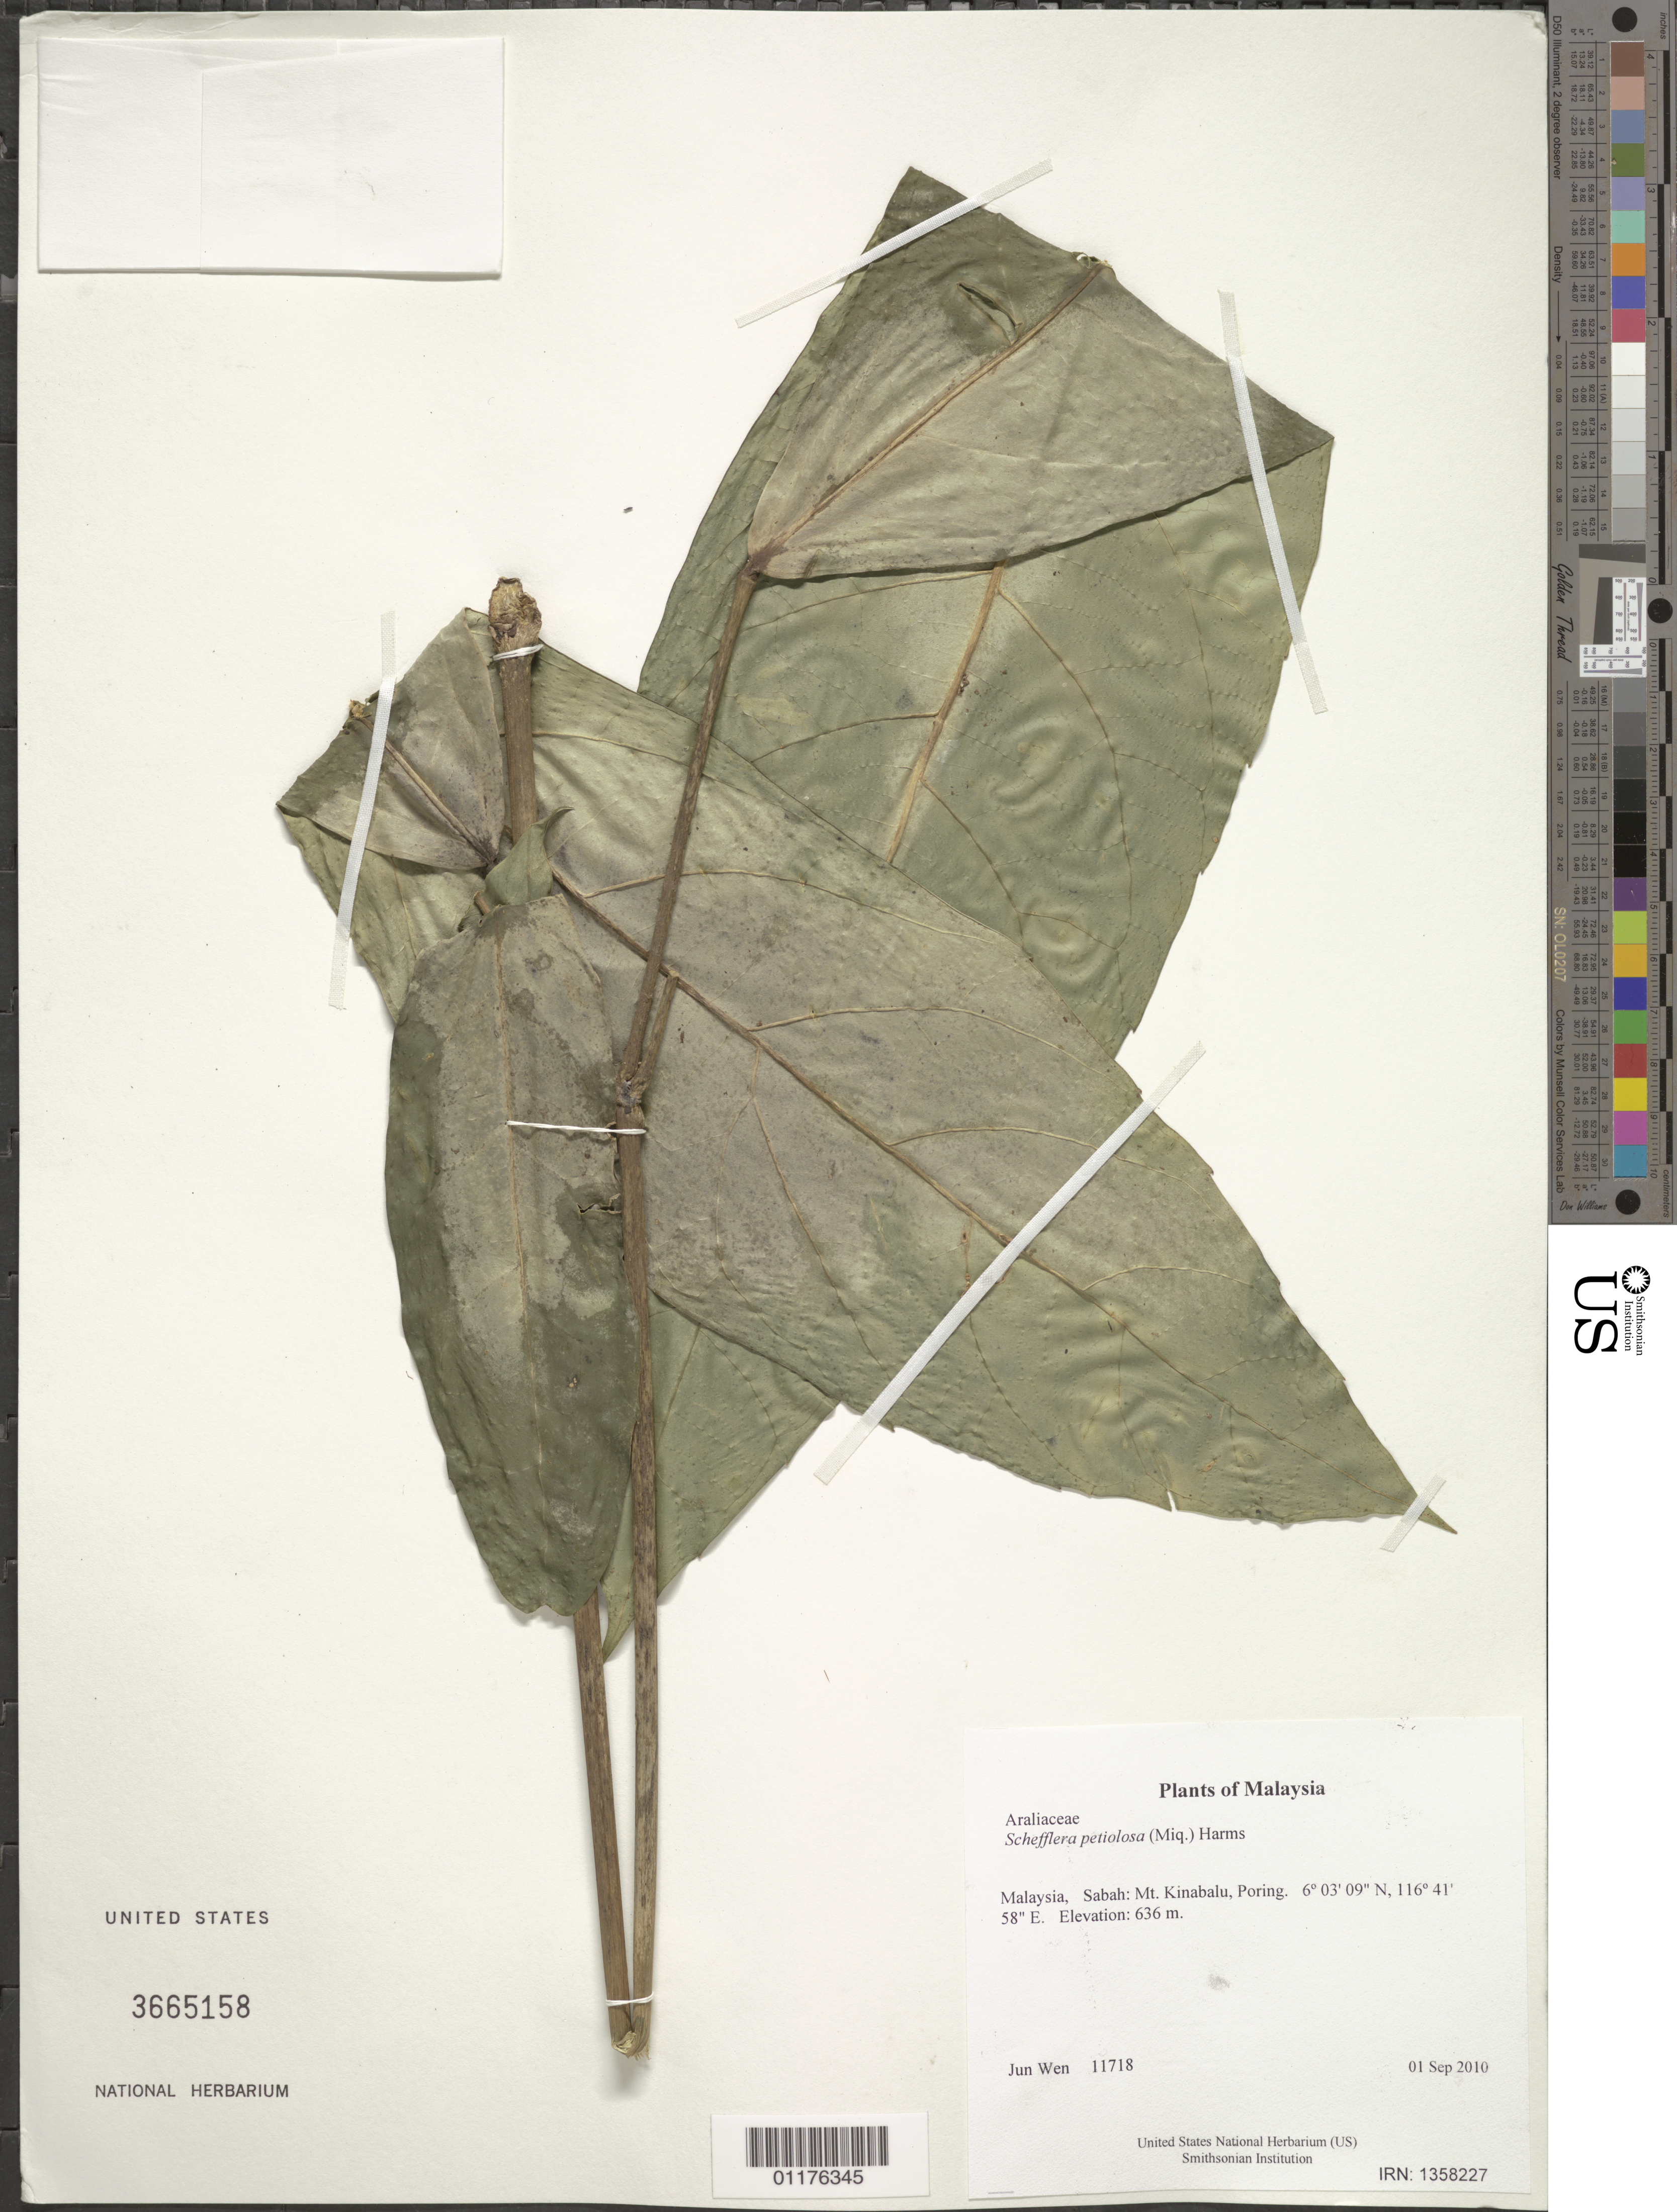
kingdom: Plantae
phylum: Tracheophyta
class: Magnoliopsida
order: Apiales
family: Araliaceae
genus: Heptapleurum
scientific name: Heptapleurum petiolosum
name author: (Miq.) Seem.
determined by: Wagner, W. L., (BOT), Smithsonian Institution - National Museum of Natural History (UNITED STATES)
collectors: J. Wen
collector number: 11718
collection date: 2010-09-01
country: Malaysia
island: Borneo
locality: Sabah: Mt. Kinabalu, Poring.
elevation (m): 636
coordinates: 06 03 09.1 N, 116 41 58.1 E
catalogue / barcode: US 3665158